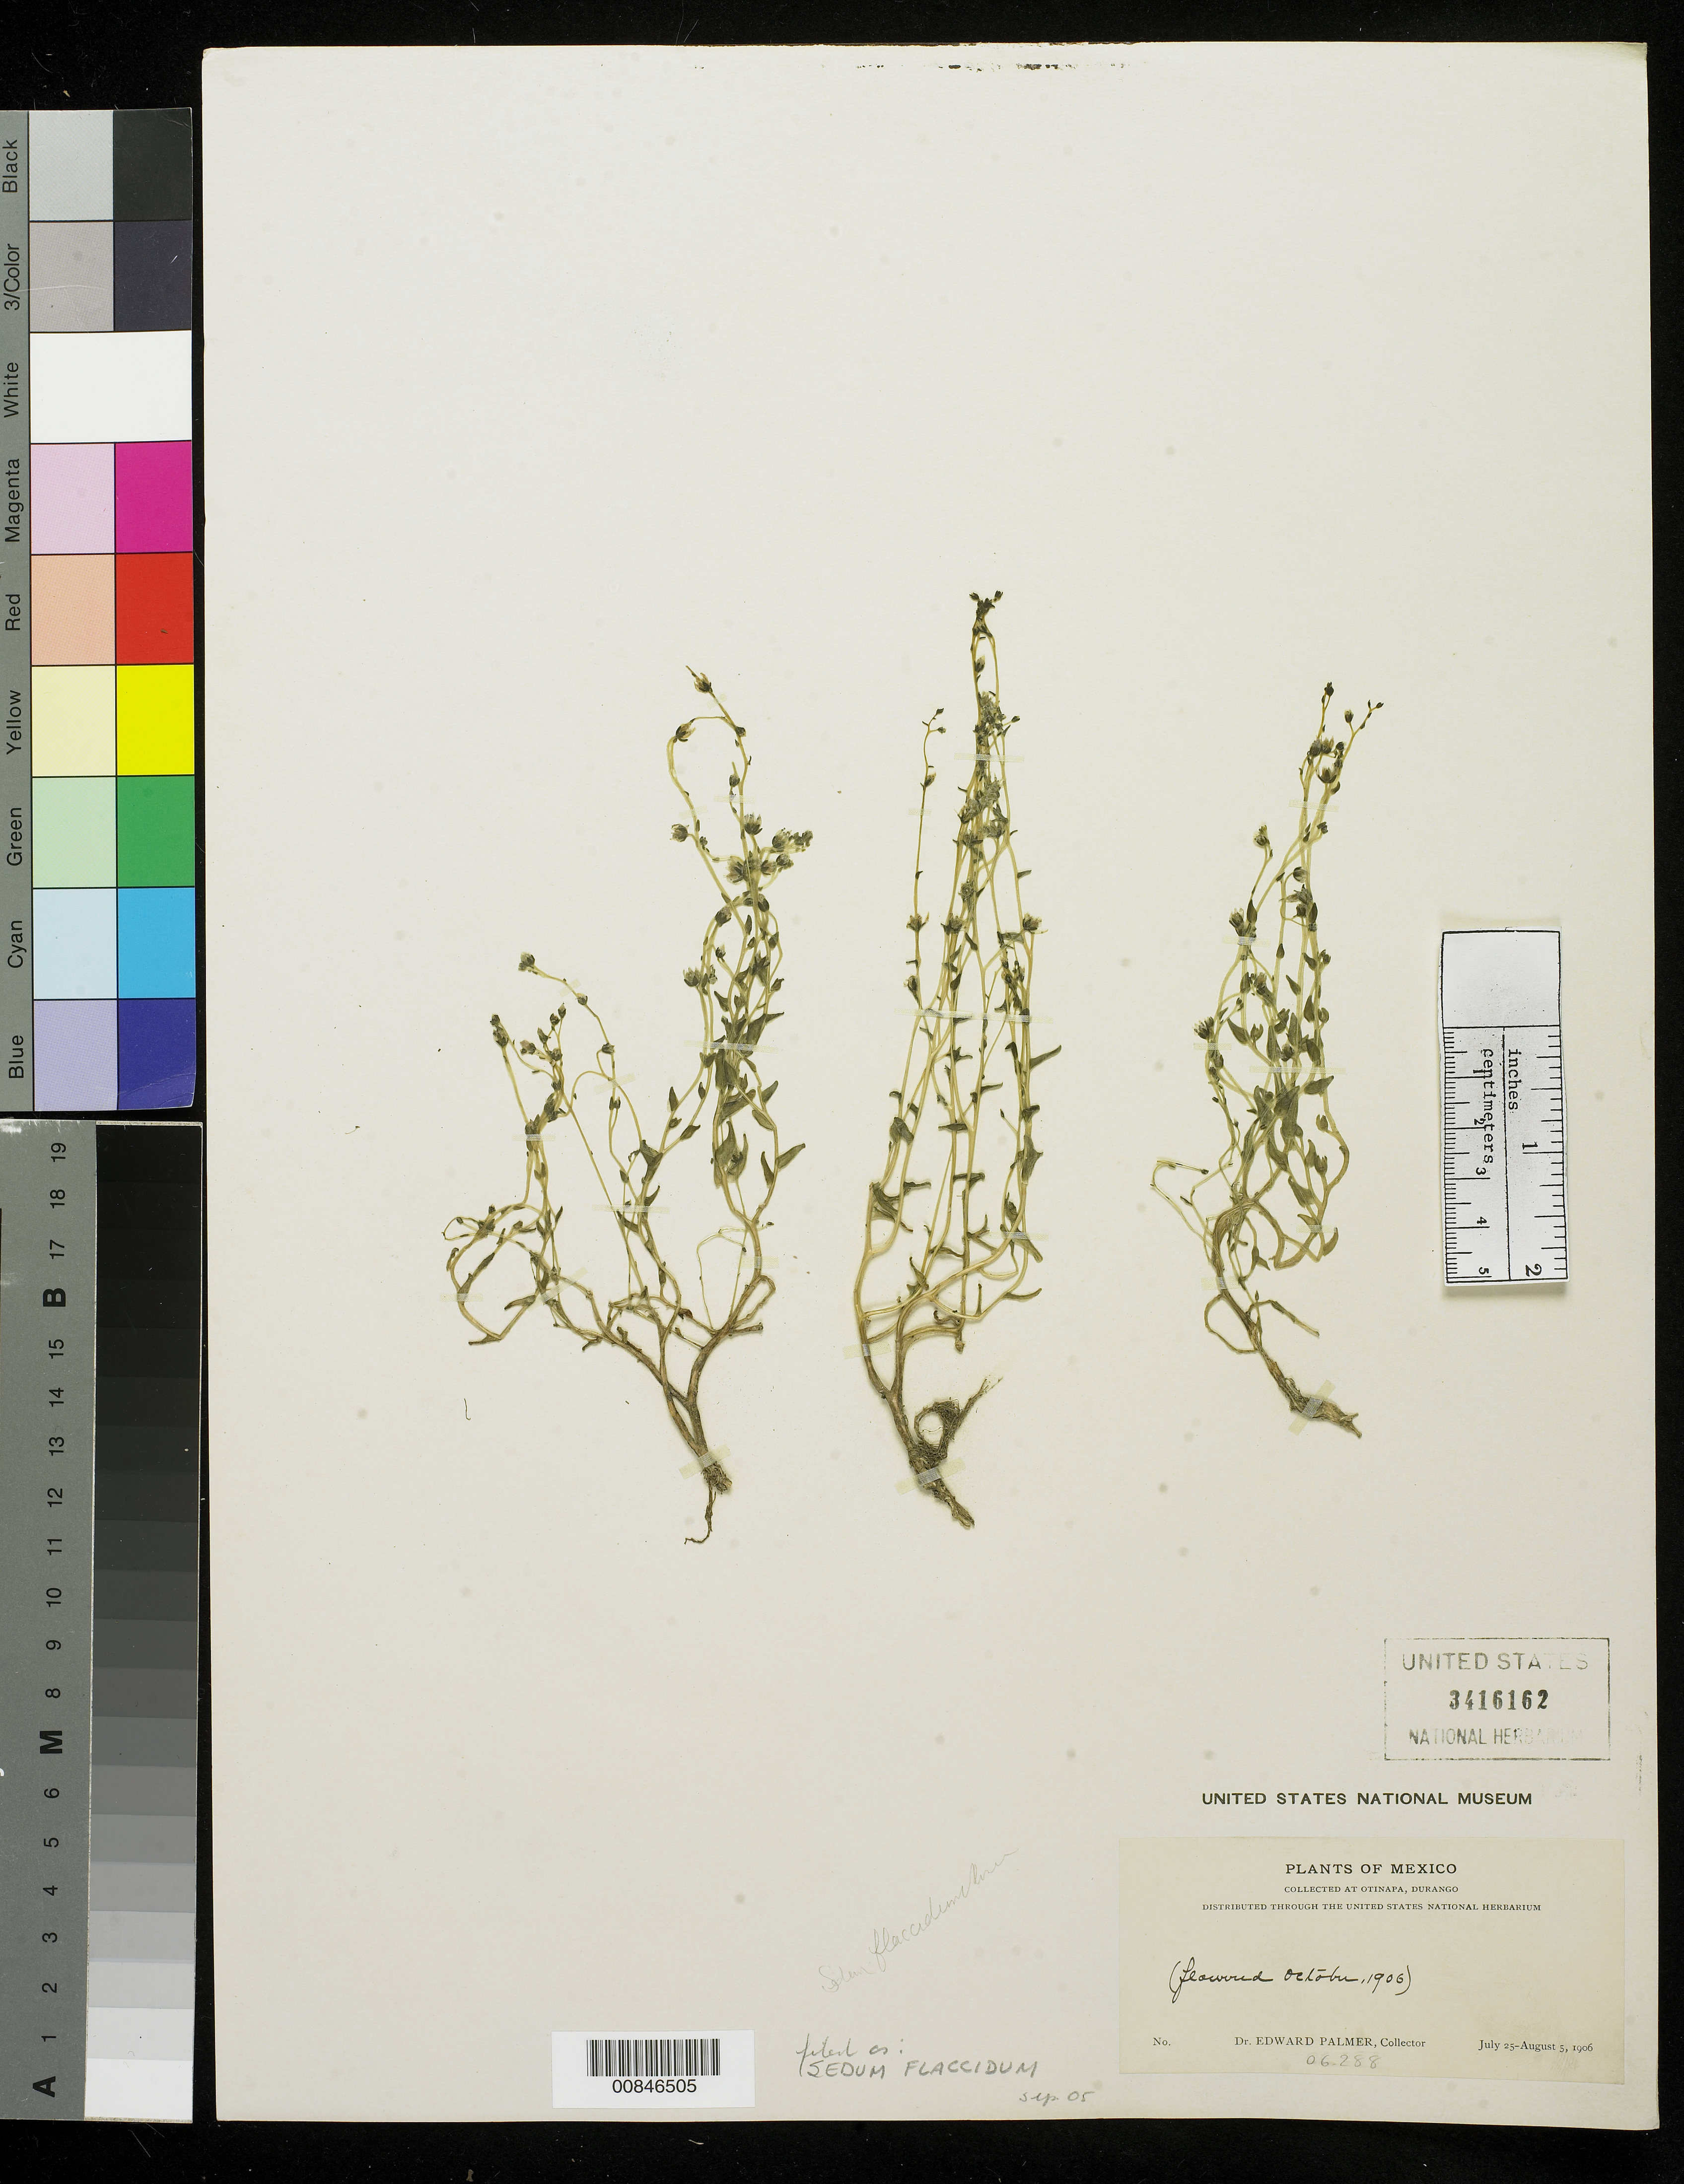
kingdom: Plantae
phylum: Tracheophyta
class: Magnoliopsida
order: Saxifragales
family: Crassulaceae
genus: Sedum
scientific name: Sedum flaccidum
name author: Rose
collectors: E. Palmer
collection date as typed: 25 Jul 1906 to 05 Aug 1906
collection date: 1906-07-25/1906-08-05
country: Mexico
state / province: Durango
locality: Otinapa, Durango.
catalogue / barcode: US 3416162